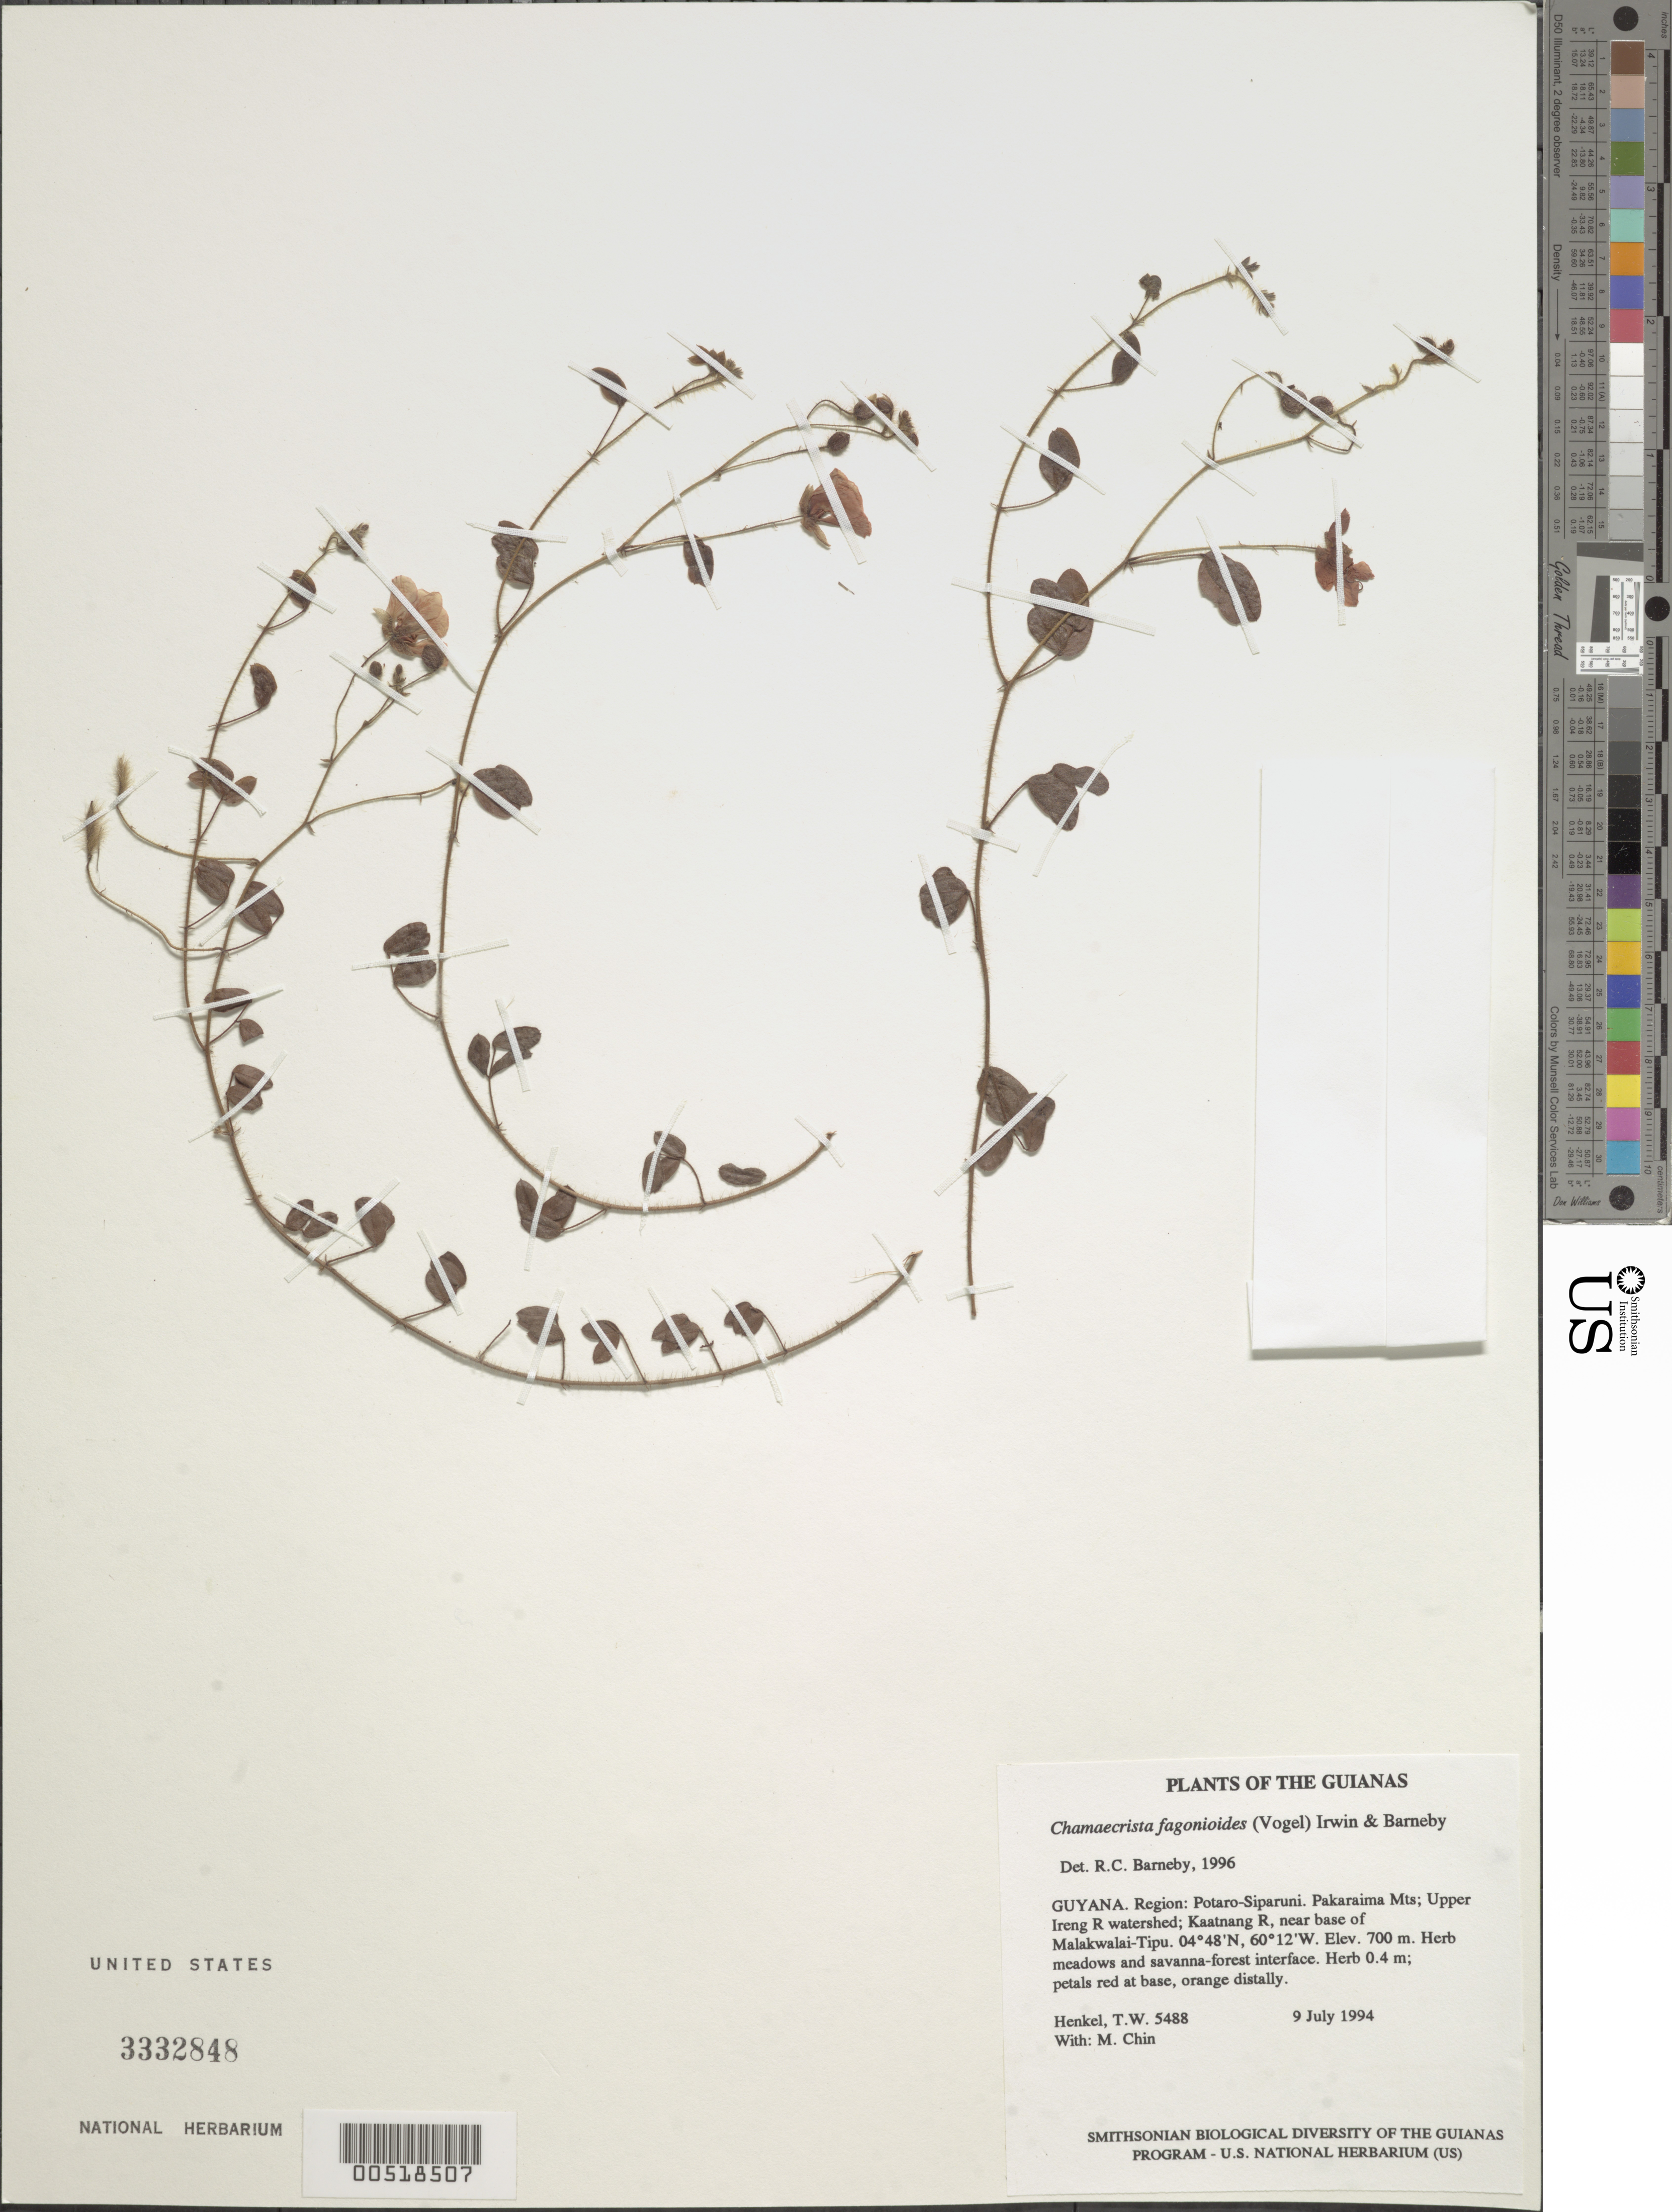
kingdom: Plantae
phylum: Tracheophyta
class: Magnoliopsida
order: Fabales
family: Fabaceae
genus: Chamaecrista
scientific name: Chamaecrista fagonioides var. fagonioides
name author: (Vogel) H.S. Irwin & Barneby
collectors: T. Henkel & M. Chin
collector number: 5488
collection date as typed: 9 July 1994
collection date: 1994-07-09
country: Guyana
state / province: Potaro-Siparuni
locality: Pakaraima Mts; Upper Ireng R watershed; Kaatnang R, near base of Malakwalai-Tipu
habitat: Herb meadows and savanna-forest interface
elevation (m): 700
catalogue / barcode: US 3332848